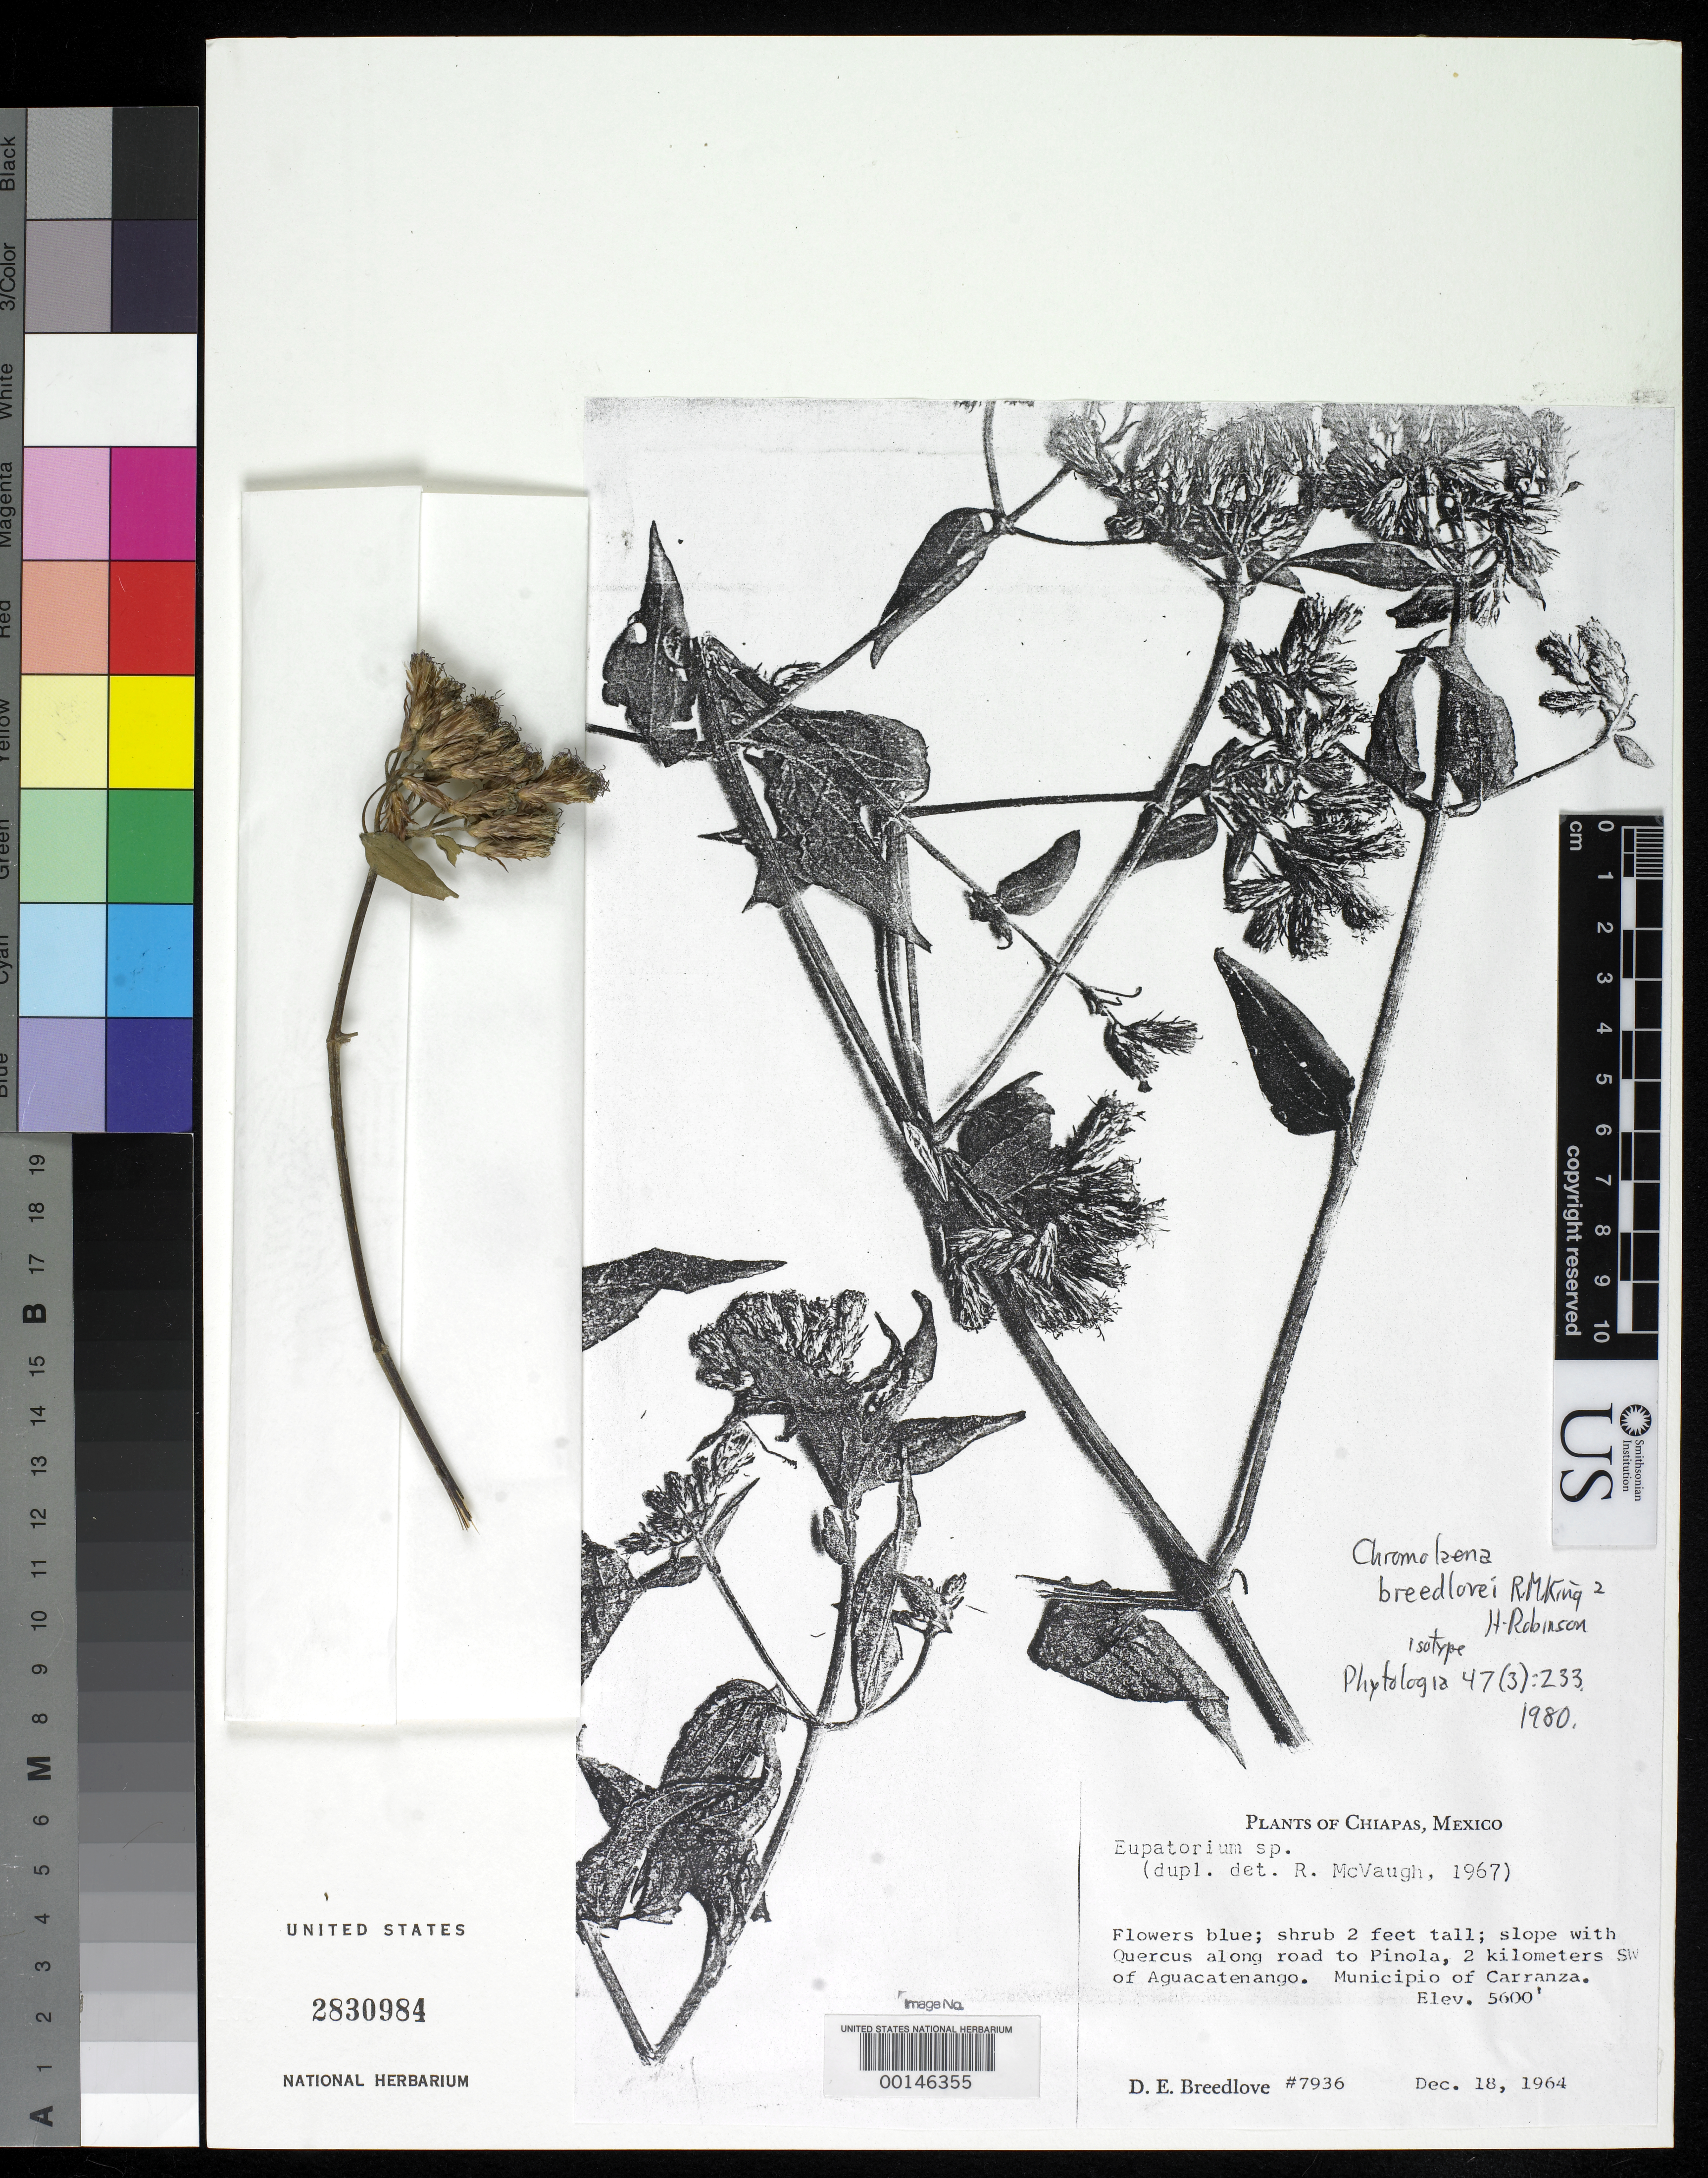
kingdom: Plantae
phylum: Tracheophyta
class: Magnoliopsida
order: Asterales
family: Asteraceae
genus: Chromolaena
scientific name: Chromolaena breedlovei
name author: R.M. King & H. Rob.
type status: Isotype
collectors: D. E. Breedlove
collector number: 7936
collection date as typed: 18 Dec 1964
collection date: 1964-12-18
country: Mexico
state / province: Chiapas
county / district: Carranza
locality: Road to Pinola, SW of Aguacatenango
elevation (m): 1707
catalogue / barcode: US 2830984